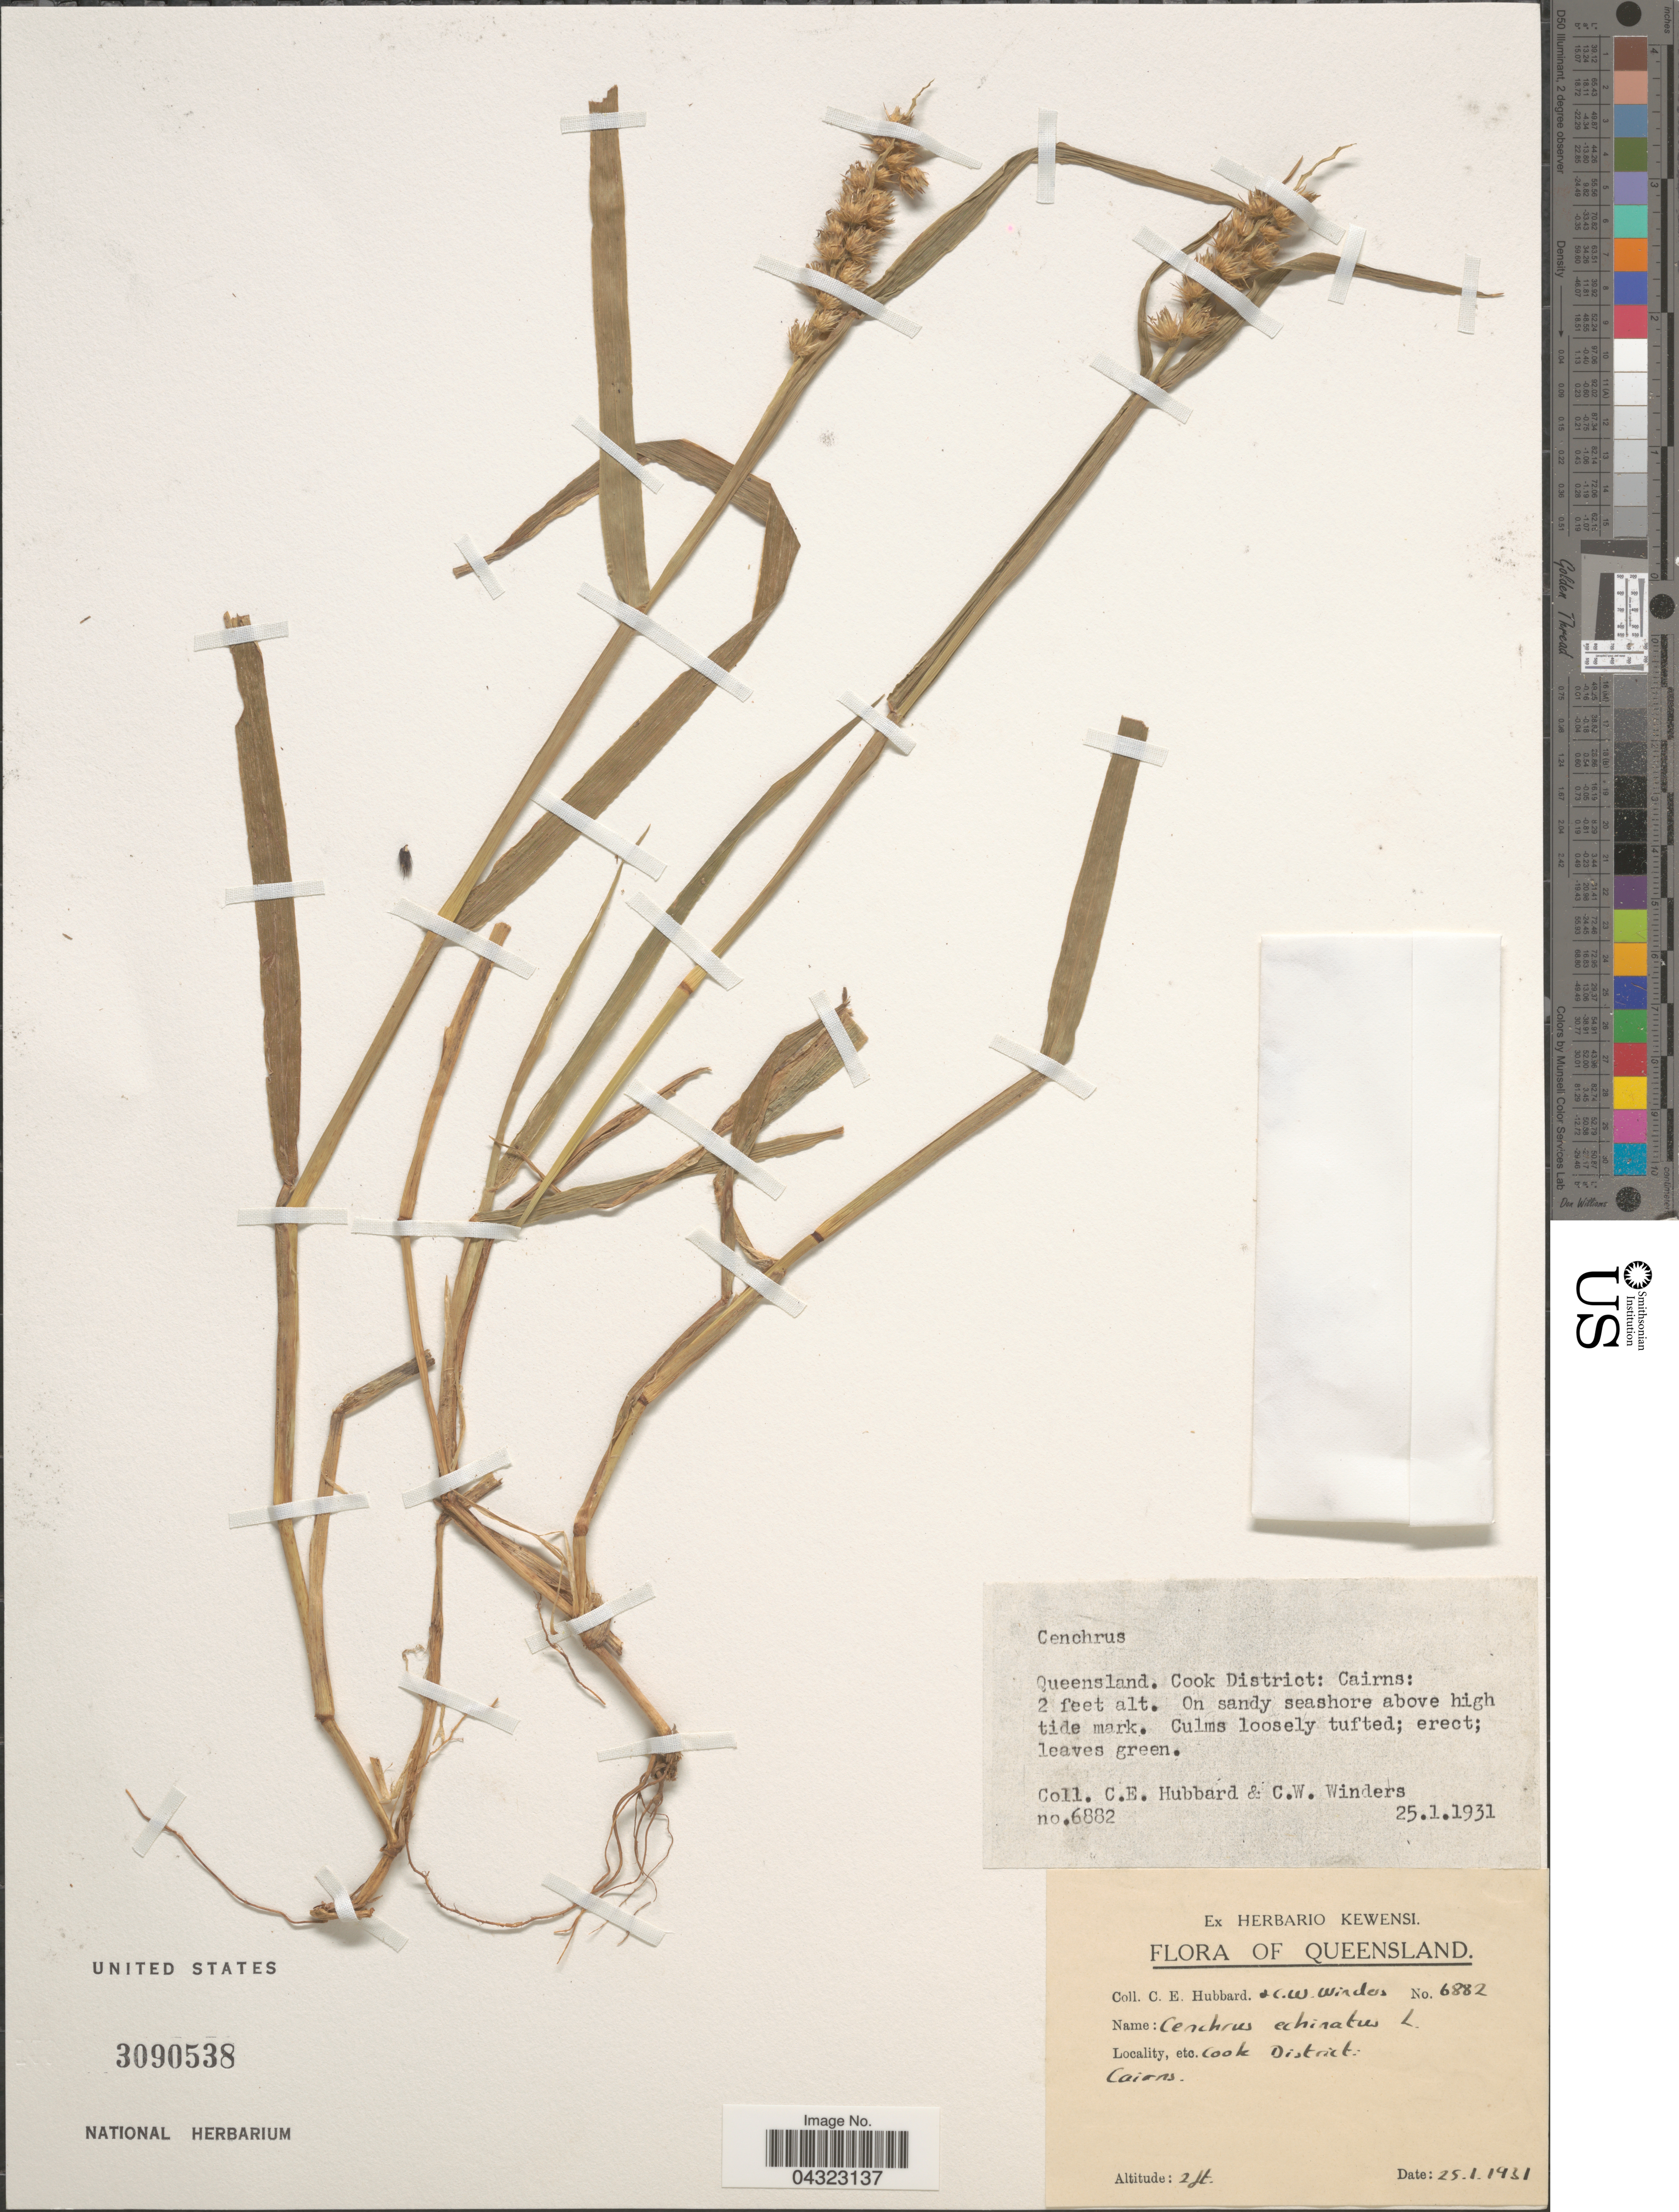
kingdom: Plantae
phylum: Tracheophyta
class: Liliopsida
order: Poales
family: Poaceae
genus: Cenchrus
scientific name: Cenchrus sp.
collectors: C. E. Hubbard & C. Winders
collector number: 6882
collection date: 1931-01-25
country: Australia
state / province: Queensland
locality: Cook District: Cairns. On sandy seashore above high tide mark.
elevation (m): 1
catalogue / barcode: US 3090538